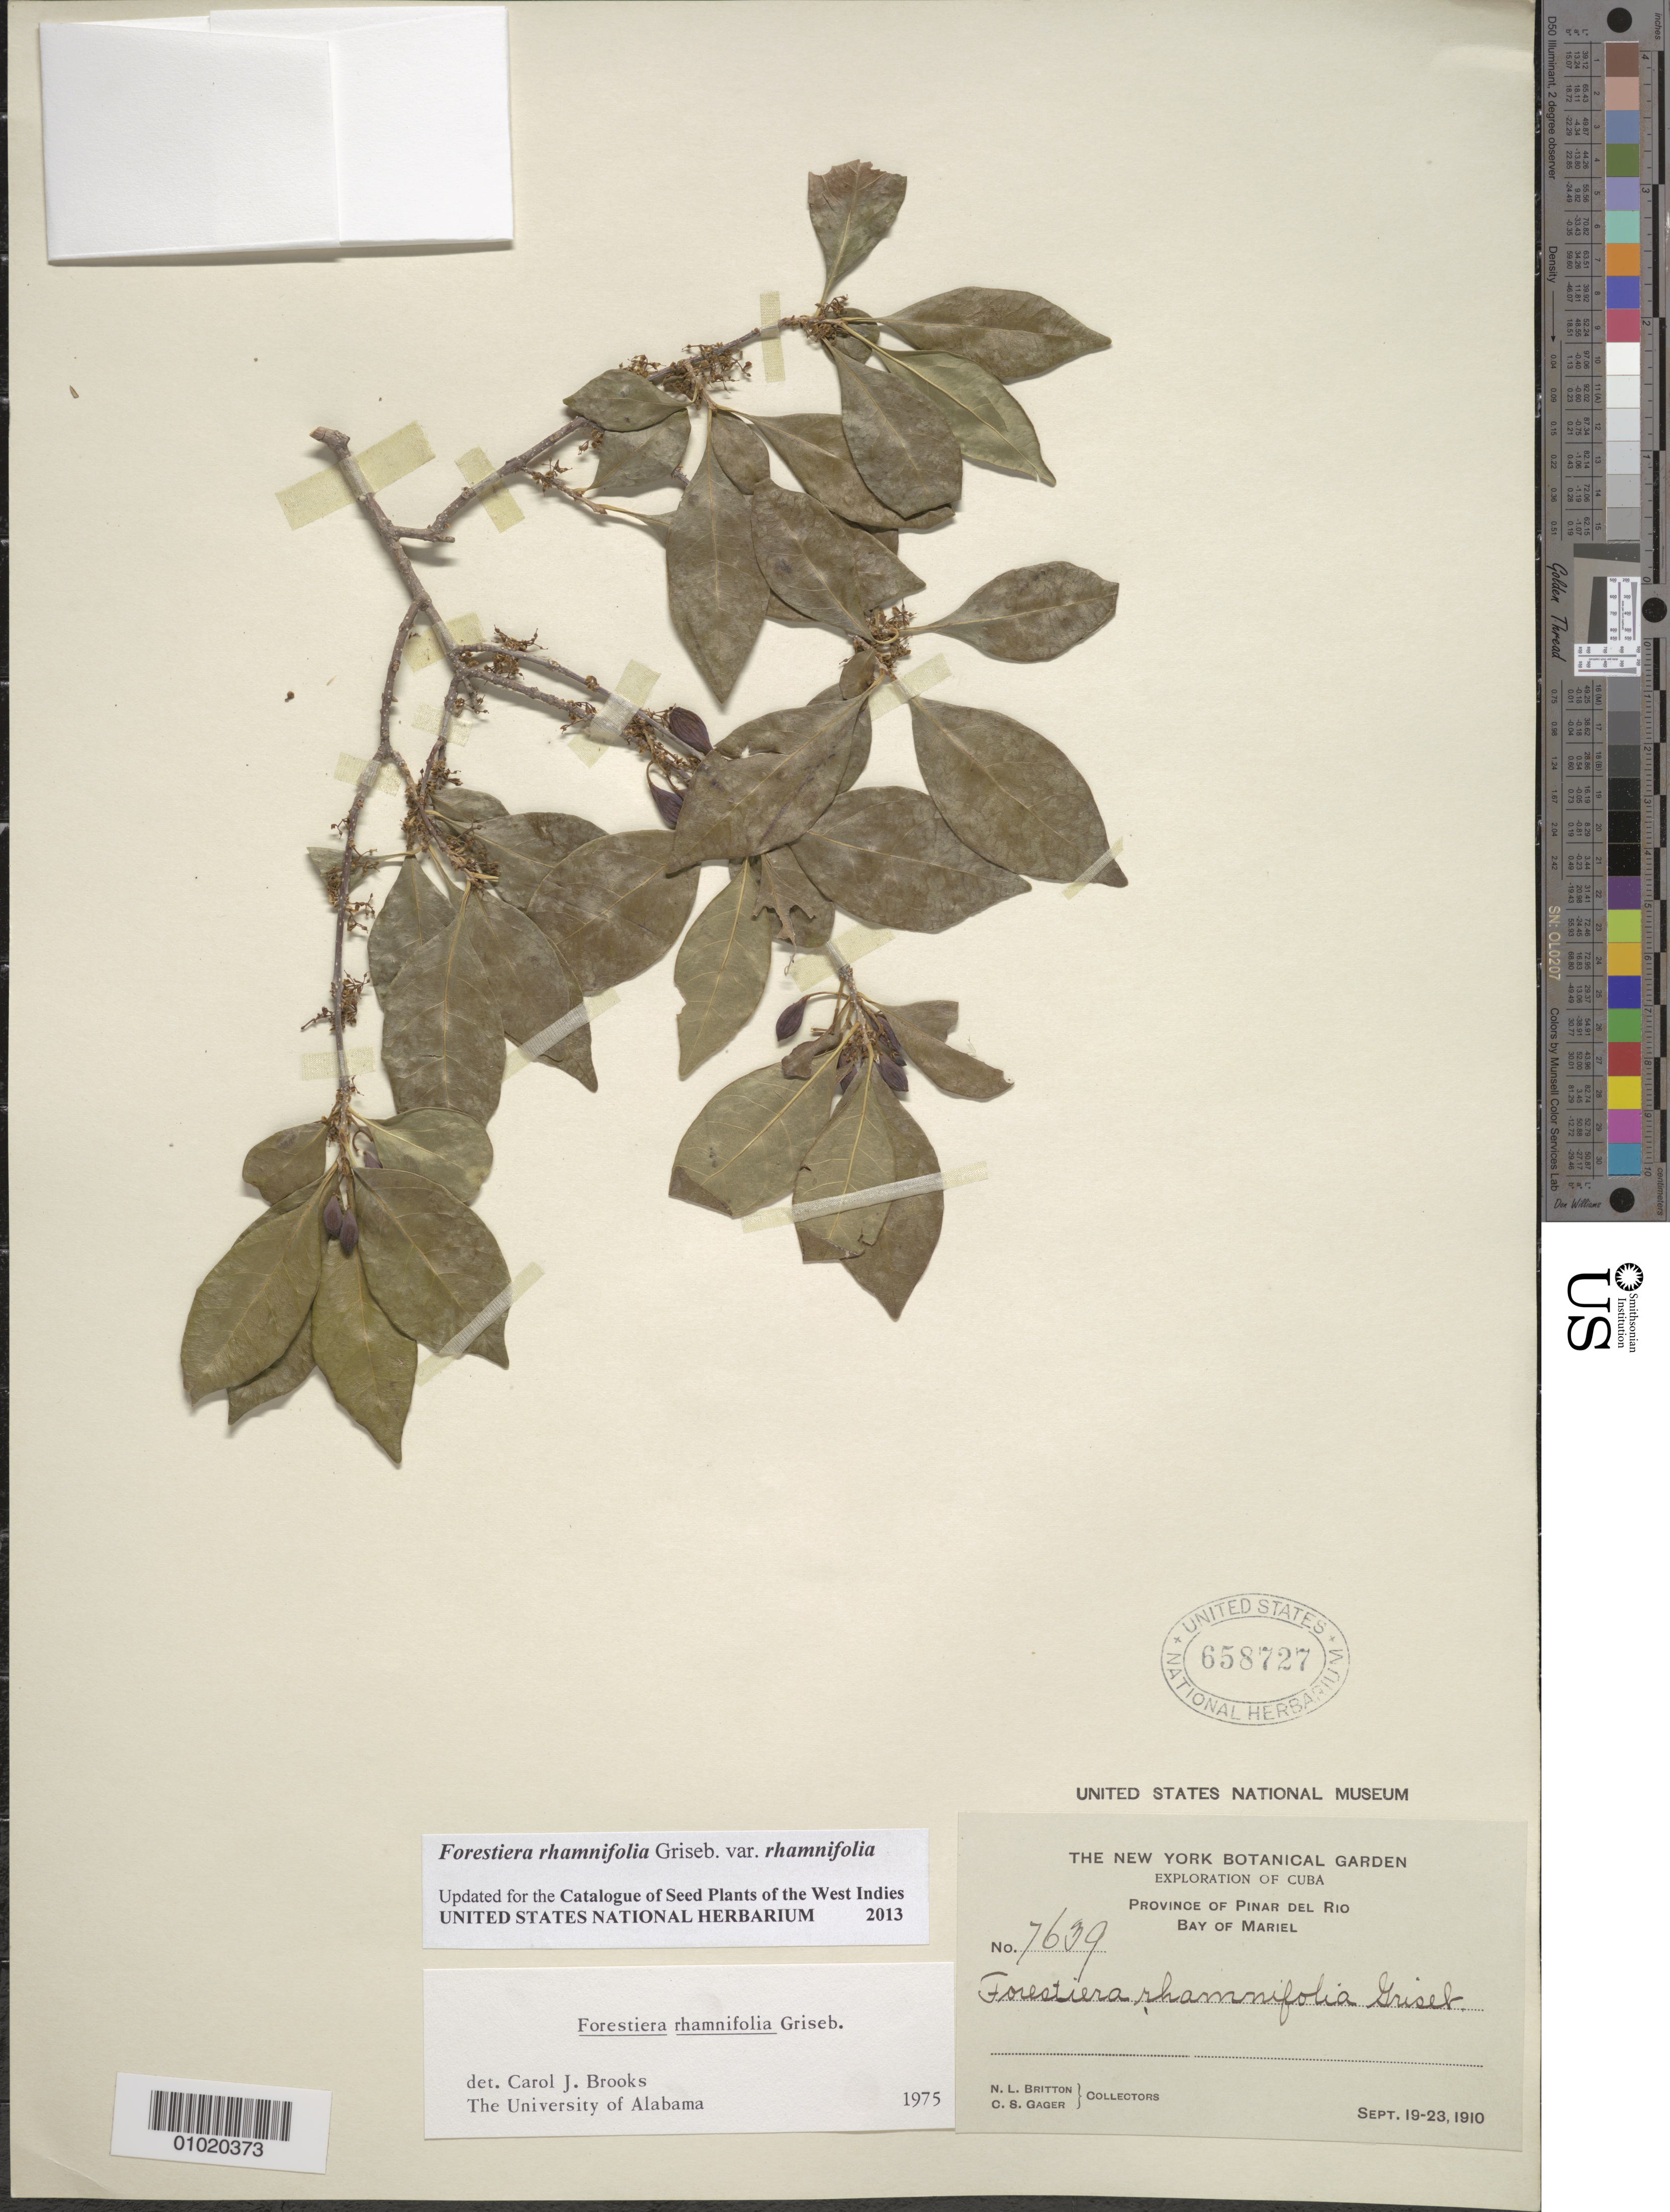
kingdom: Plantae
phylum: Tracheophyta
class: Magnoliopsida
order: Lamiales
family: Oleaceae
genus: Forestiera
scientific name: Forestiera rhamnifolia var. rhamnifolia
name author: Griseb.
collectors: N. Britton & C. Gager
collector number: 7639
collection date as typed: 19 Sep 1910 to 23 Sep 1910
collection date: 1910-09-19/1910-09-23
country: Cuba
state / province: Pinar del Rio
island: Cuba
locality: Bay of Mariel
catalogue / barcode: US 658727